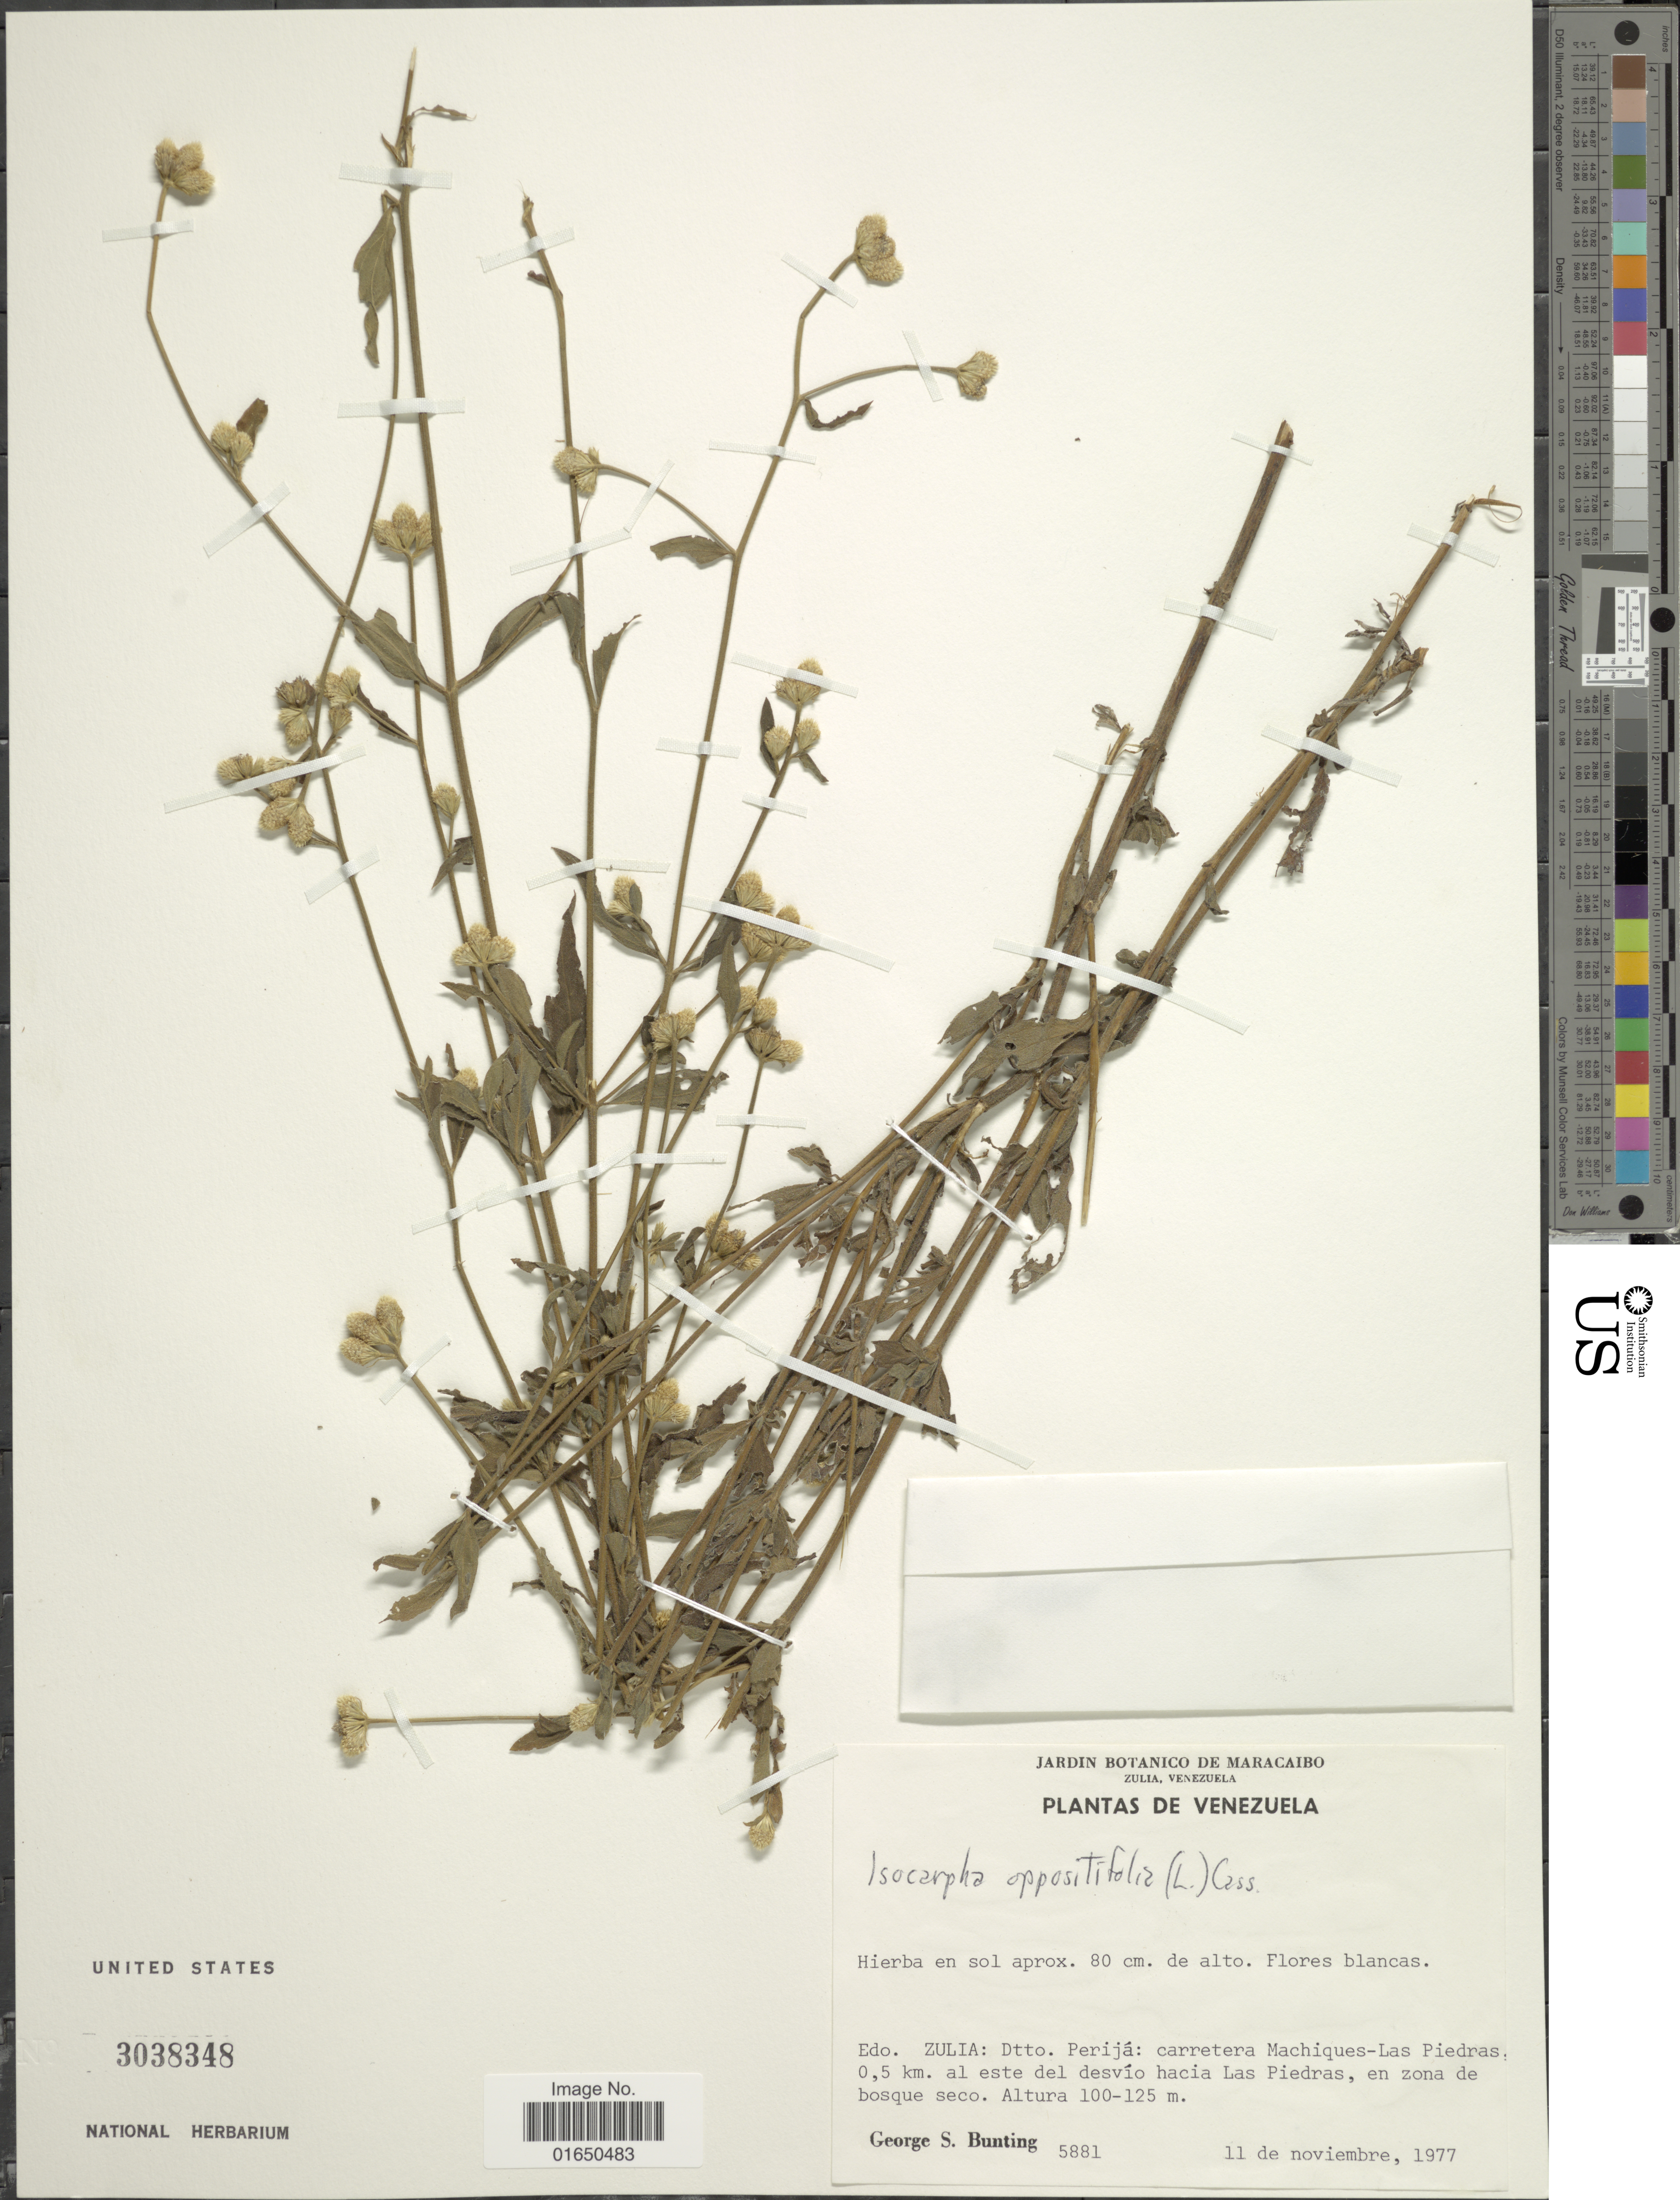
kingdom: Plantae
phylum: Tracheophyta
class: Magnoliopsida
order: Asterales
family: Asteraceae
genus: Isocarpha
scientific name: Isocarpha oppositifolia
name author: (L.) Cass.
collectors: G. S. Bunting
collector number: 5881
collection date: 1977-11-11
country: Venezuela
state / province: Zulia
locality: Dtto: Perija: carretera Machiques- Las Piedras; 0.5 km. al este del desvio hacia Las Piedras, en zona de bosque seco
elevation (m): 100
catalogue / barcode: US 3038348